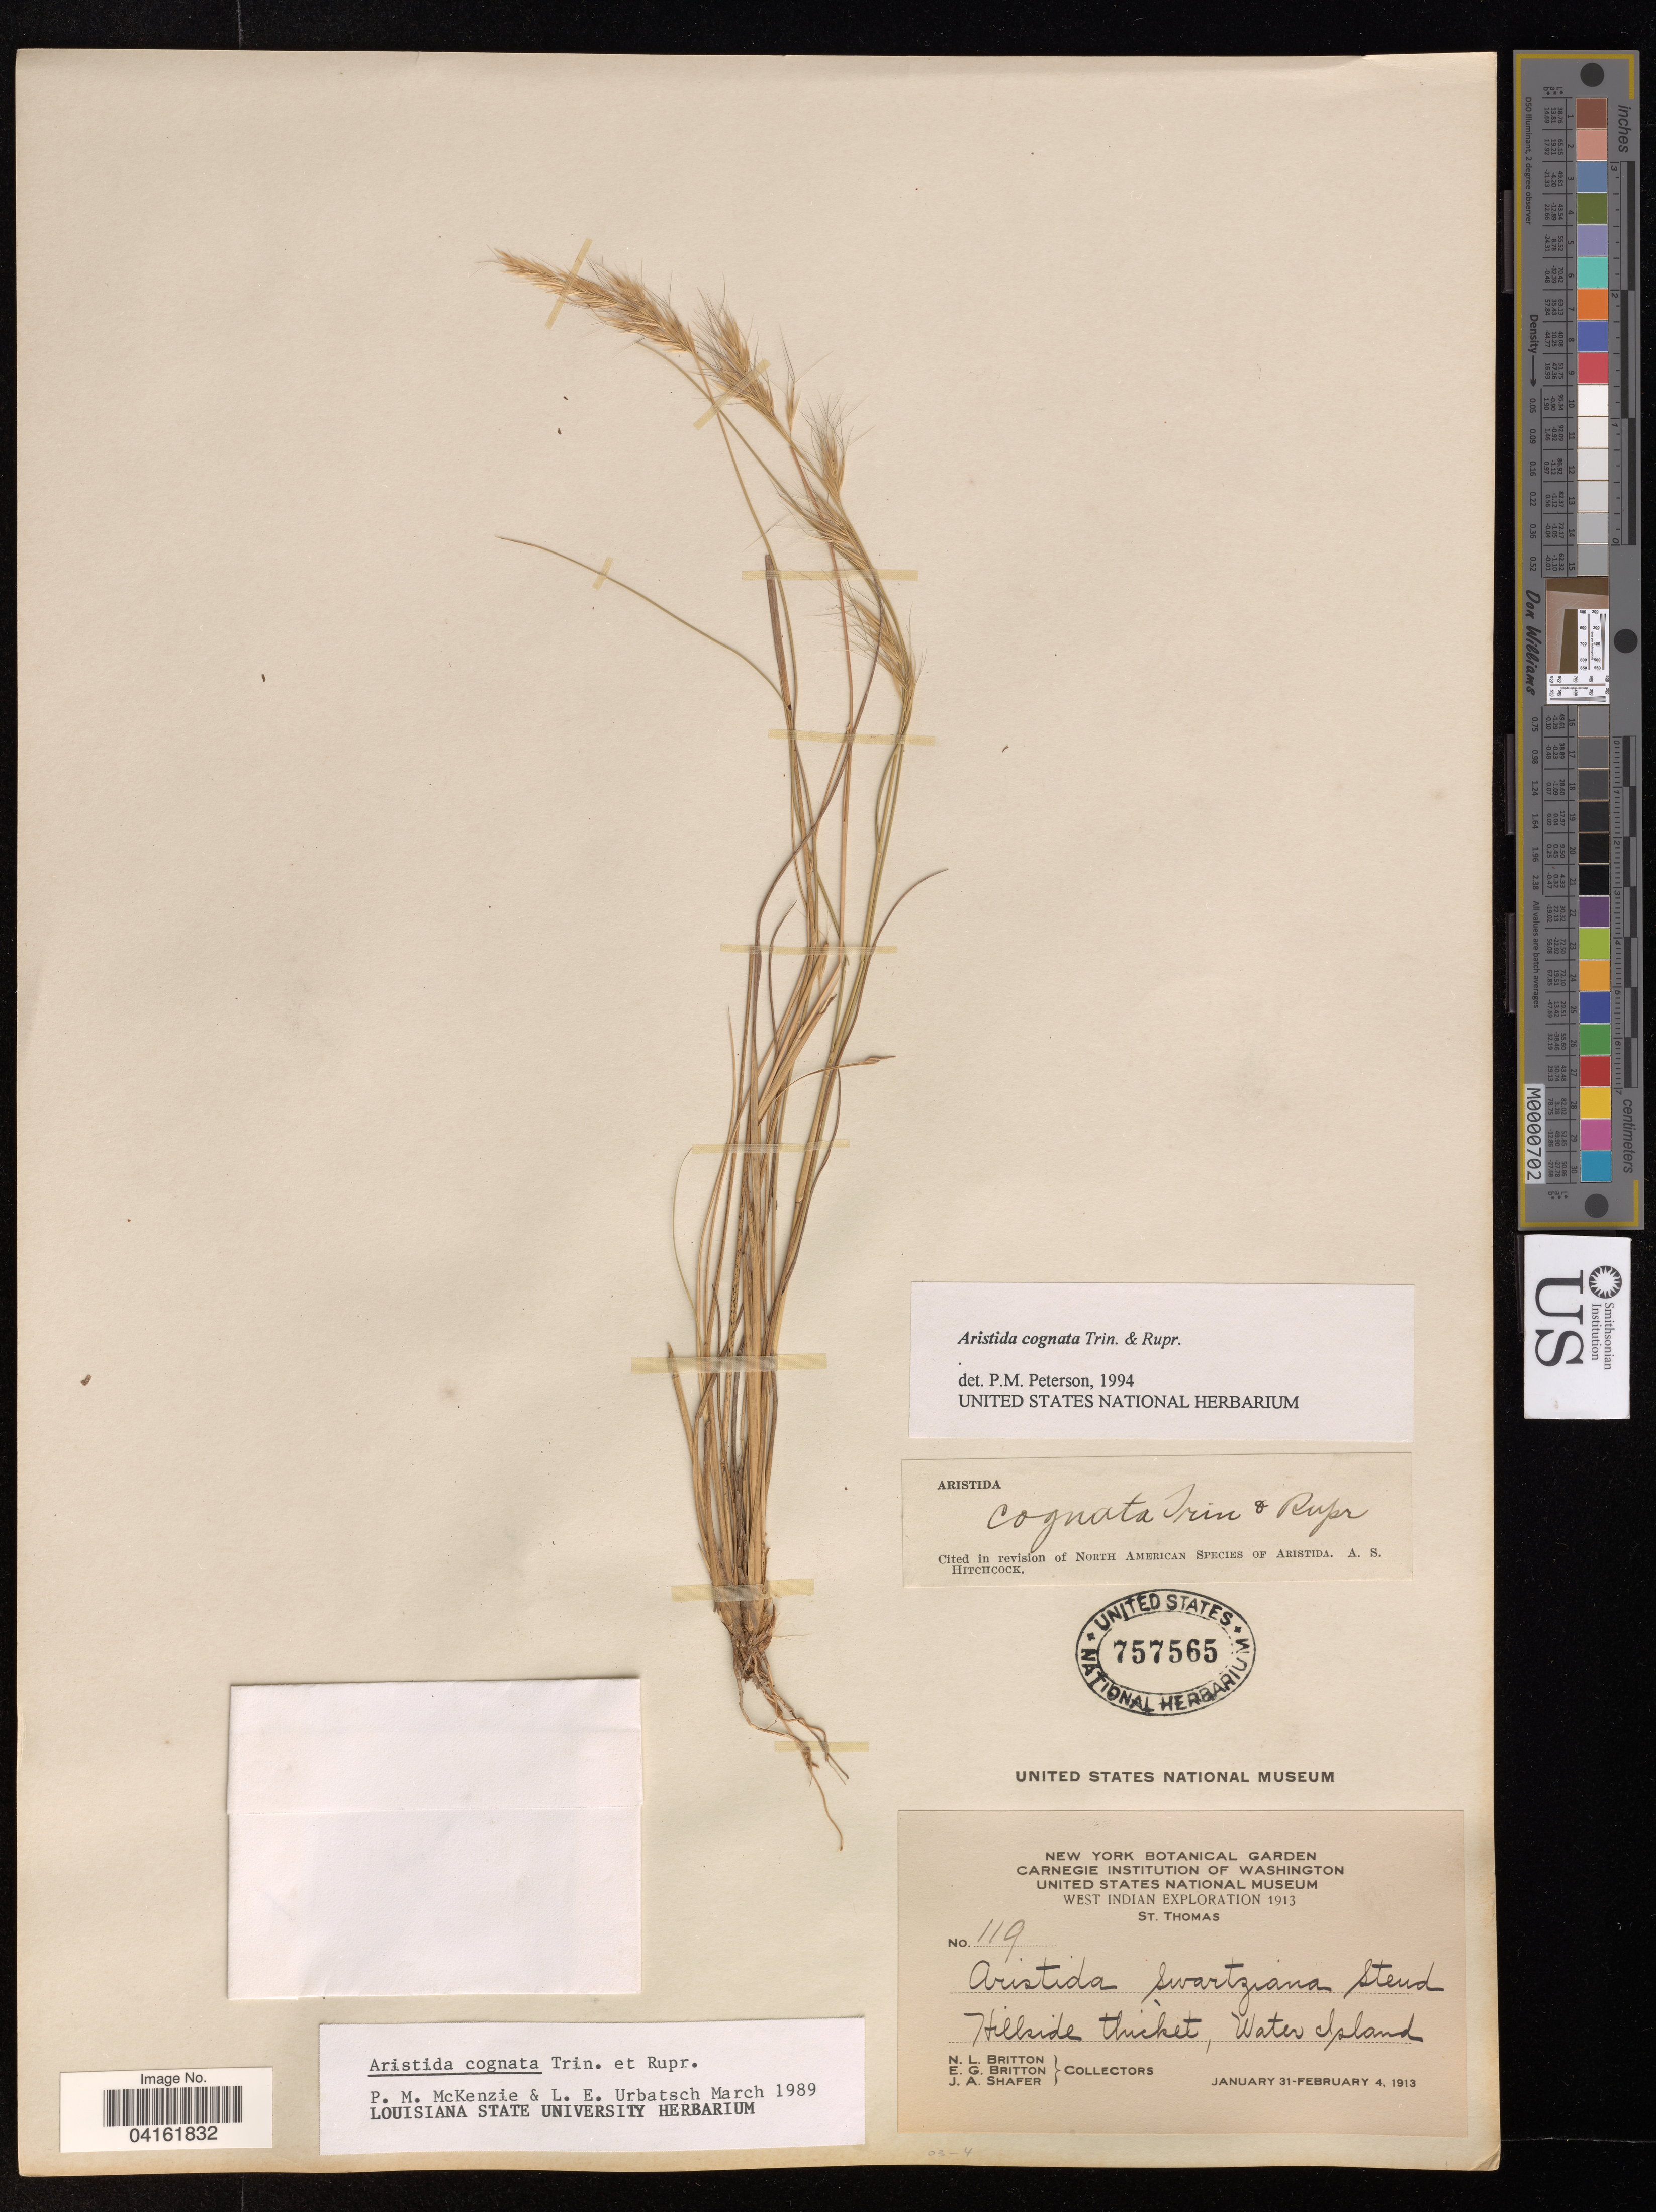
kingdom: Plantae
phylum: Tracheophyta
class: Liliopsida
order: Poales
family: Poaceae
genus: Aristida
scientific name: Aristida cognata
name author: Trin. & Rupr.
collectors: N. Britton, E. G. Britton & J. A. Shafer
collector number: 119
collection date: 1913-01-31/1913-02-04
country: U.S. Virgin Islands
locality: (St Thomas Island) West Indian. Hillside thicket, Water Island.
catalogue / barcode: US 757565